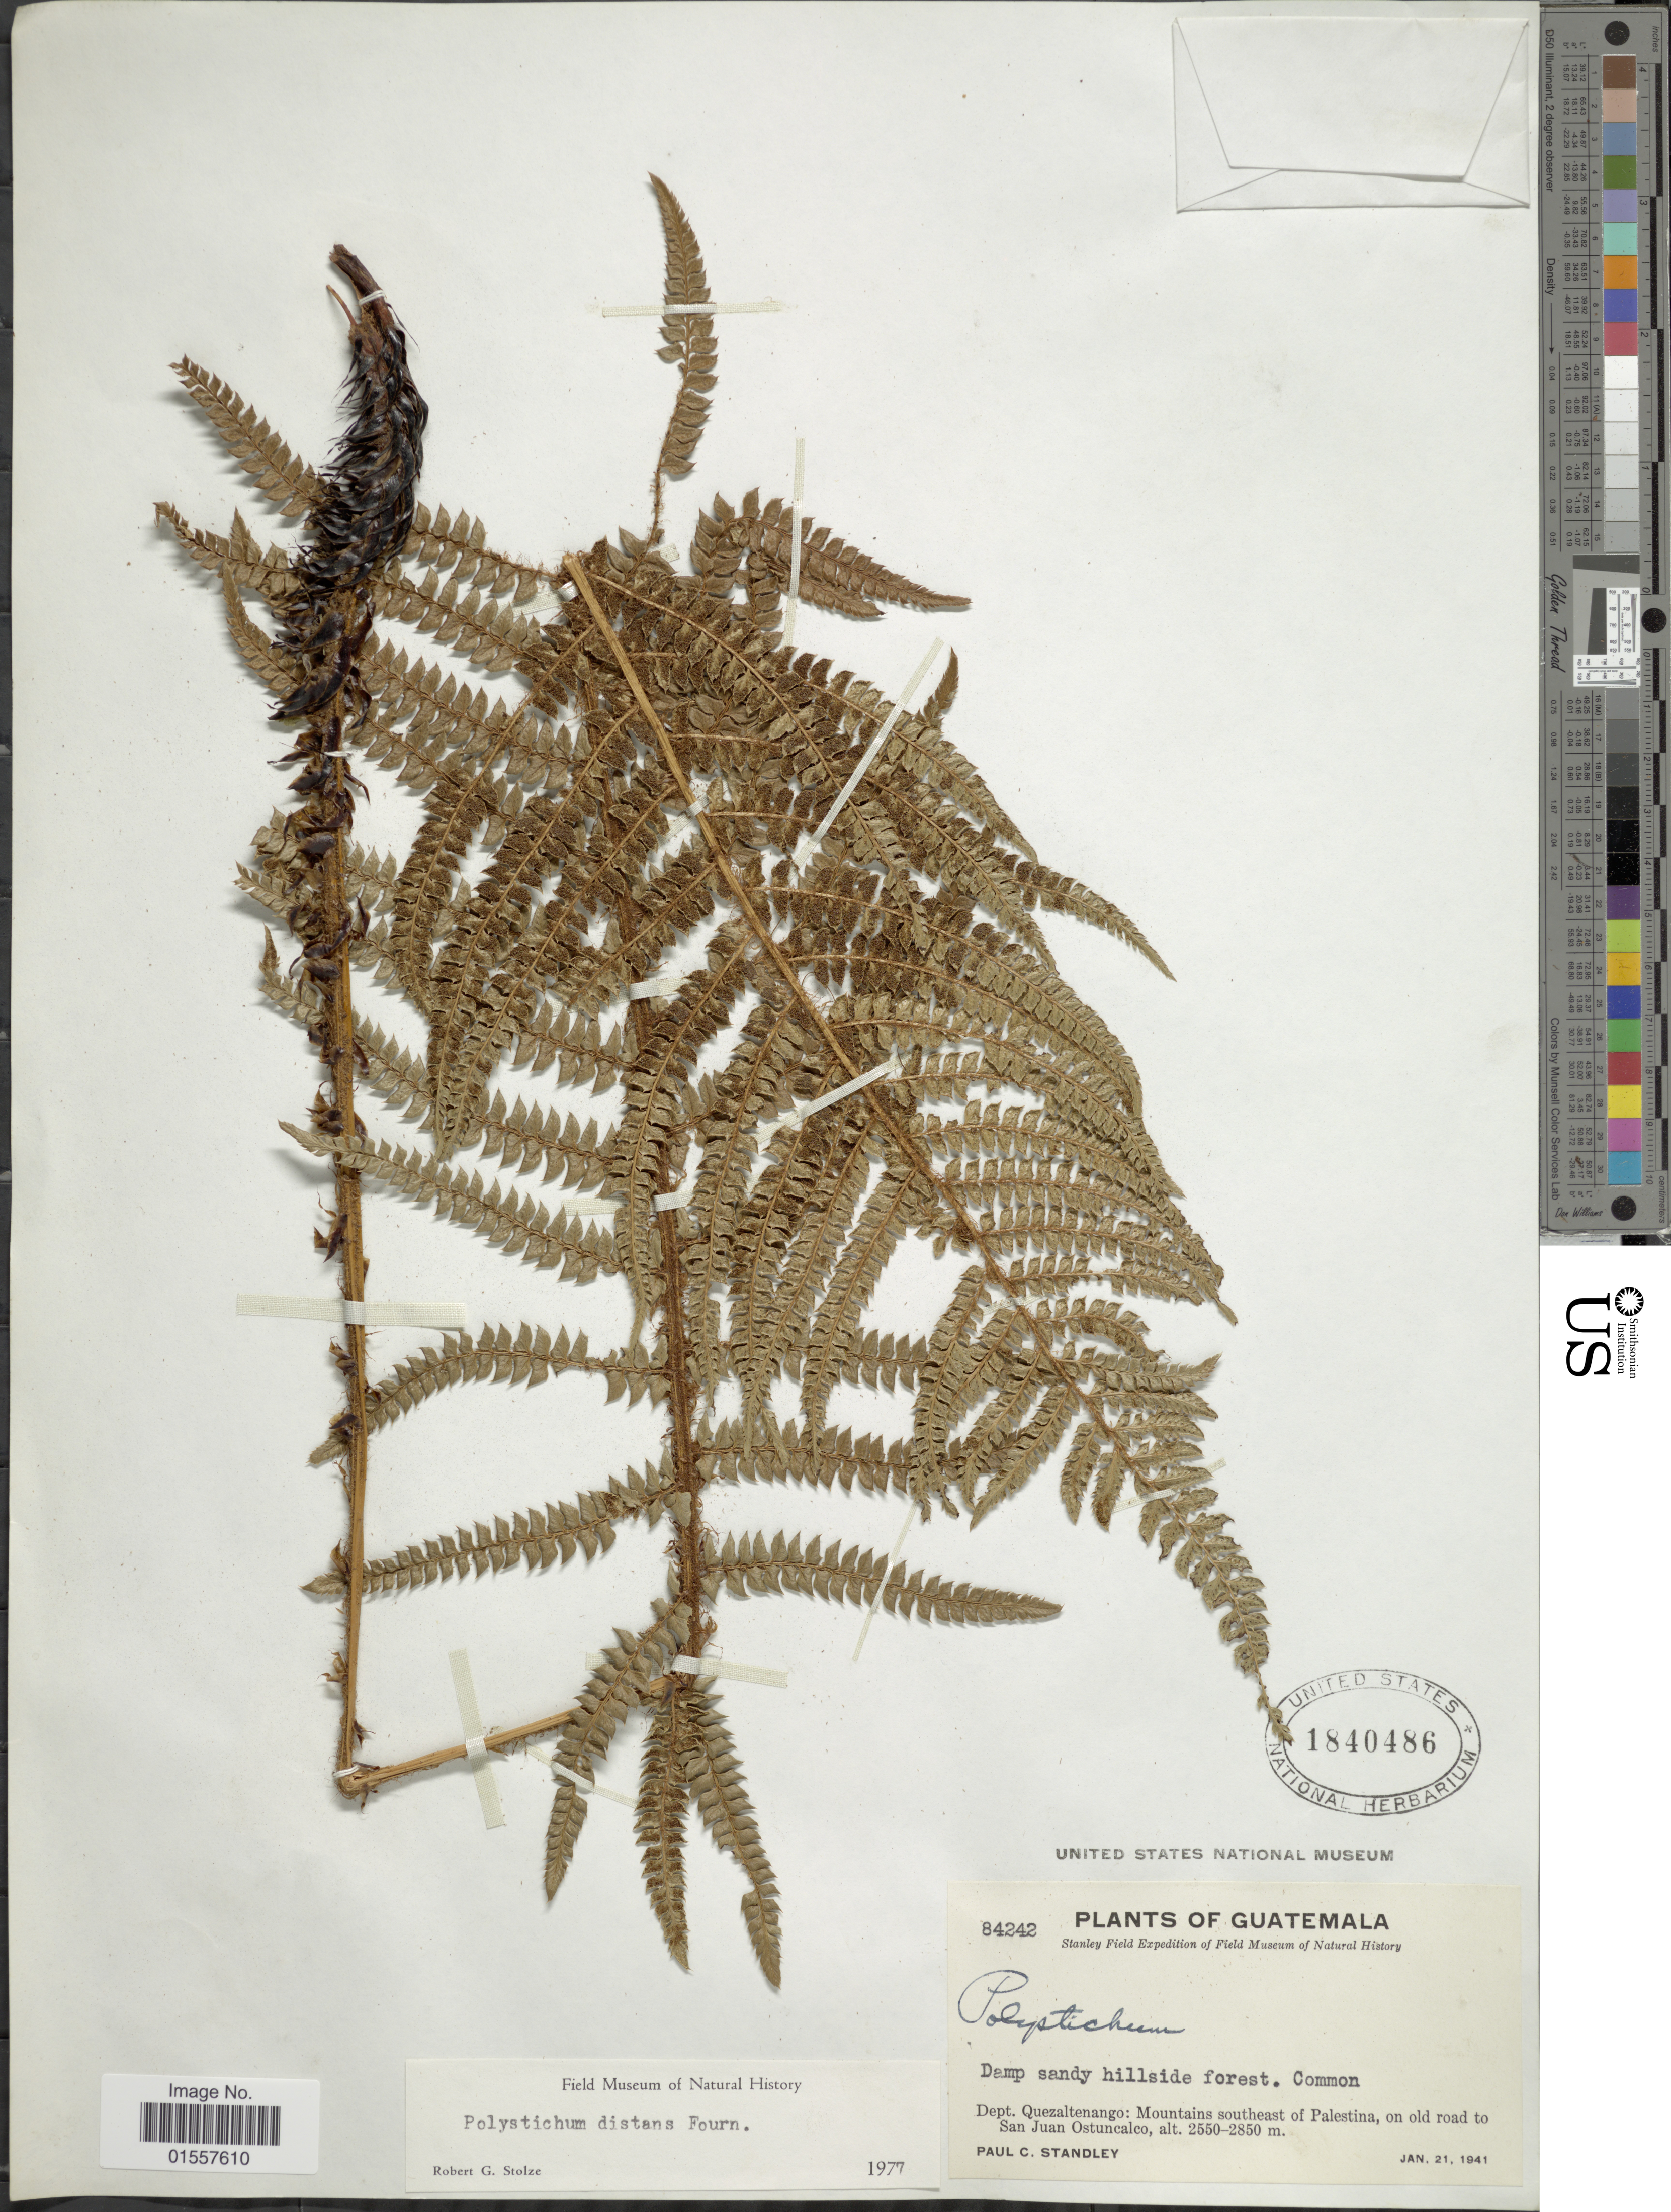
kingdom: Plantae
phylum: Tracheophyta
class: Polypodiopsida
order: Polypodiales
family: Dryopteridaceae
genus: Polystichum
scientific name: Polystichum distans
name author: E. Fourn.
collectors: P. C. Standley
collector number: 84242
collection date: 1941-01-21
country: Guatemala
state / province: Quetzaltenango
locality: Dept. Quezaltenango: Mountains southeast of Palestina, on old road to San Juan Ostuncalco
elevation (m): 2550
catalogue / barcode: US 1840486